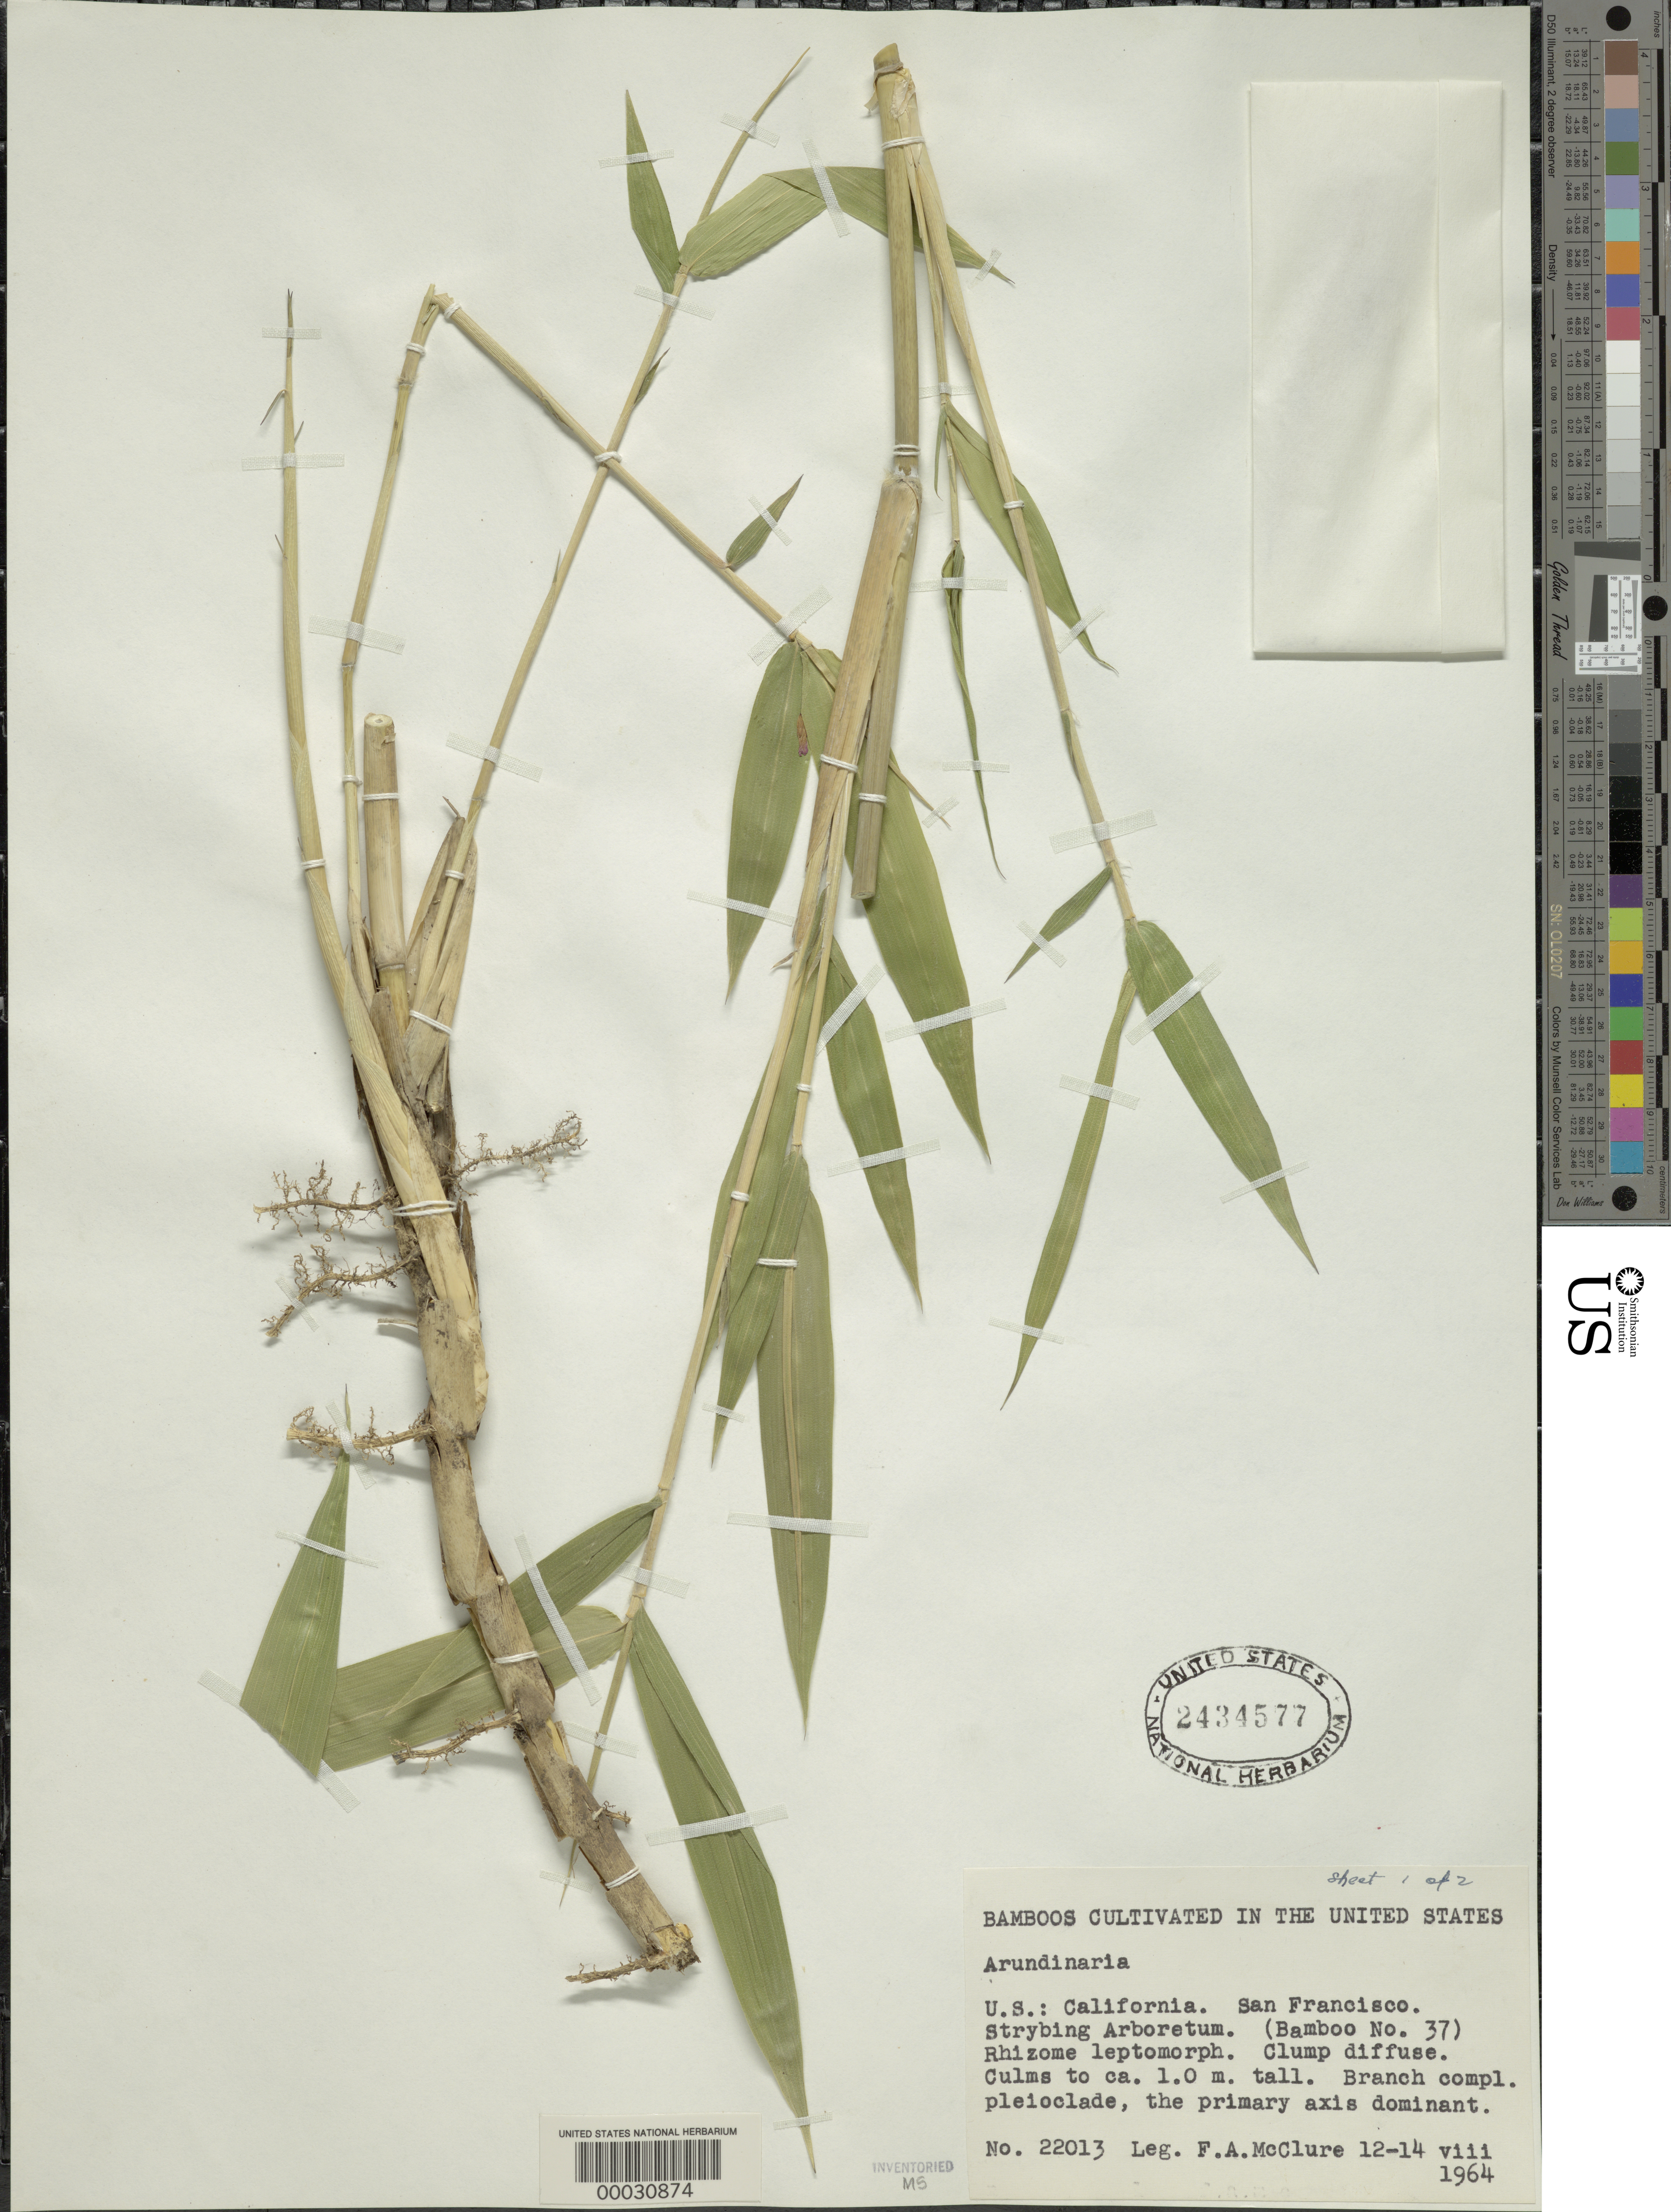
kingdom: Plantae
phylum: Tracheophyta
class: Liliopsida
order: Poales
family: Poaceae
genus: Arundinaria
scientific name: Arundinaria sp.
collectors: F. A. McClure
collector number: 22013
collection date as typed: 12 Aug 1964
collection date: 1964-08-12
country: United States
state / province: California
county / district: San Francisco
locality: San francisco strybing arboretum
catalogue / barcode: US 2434577